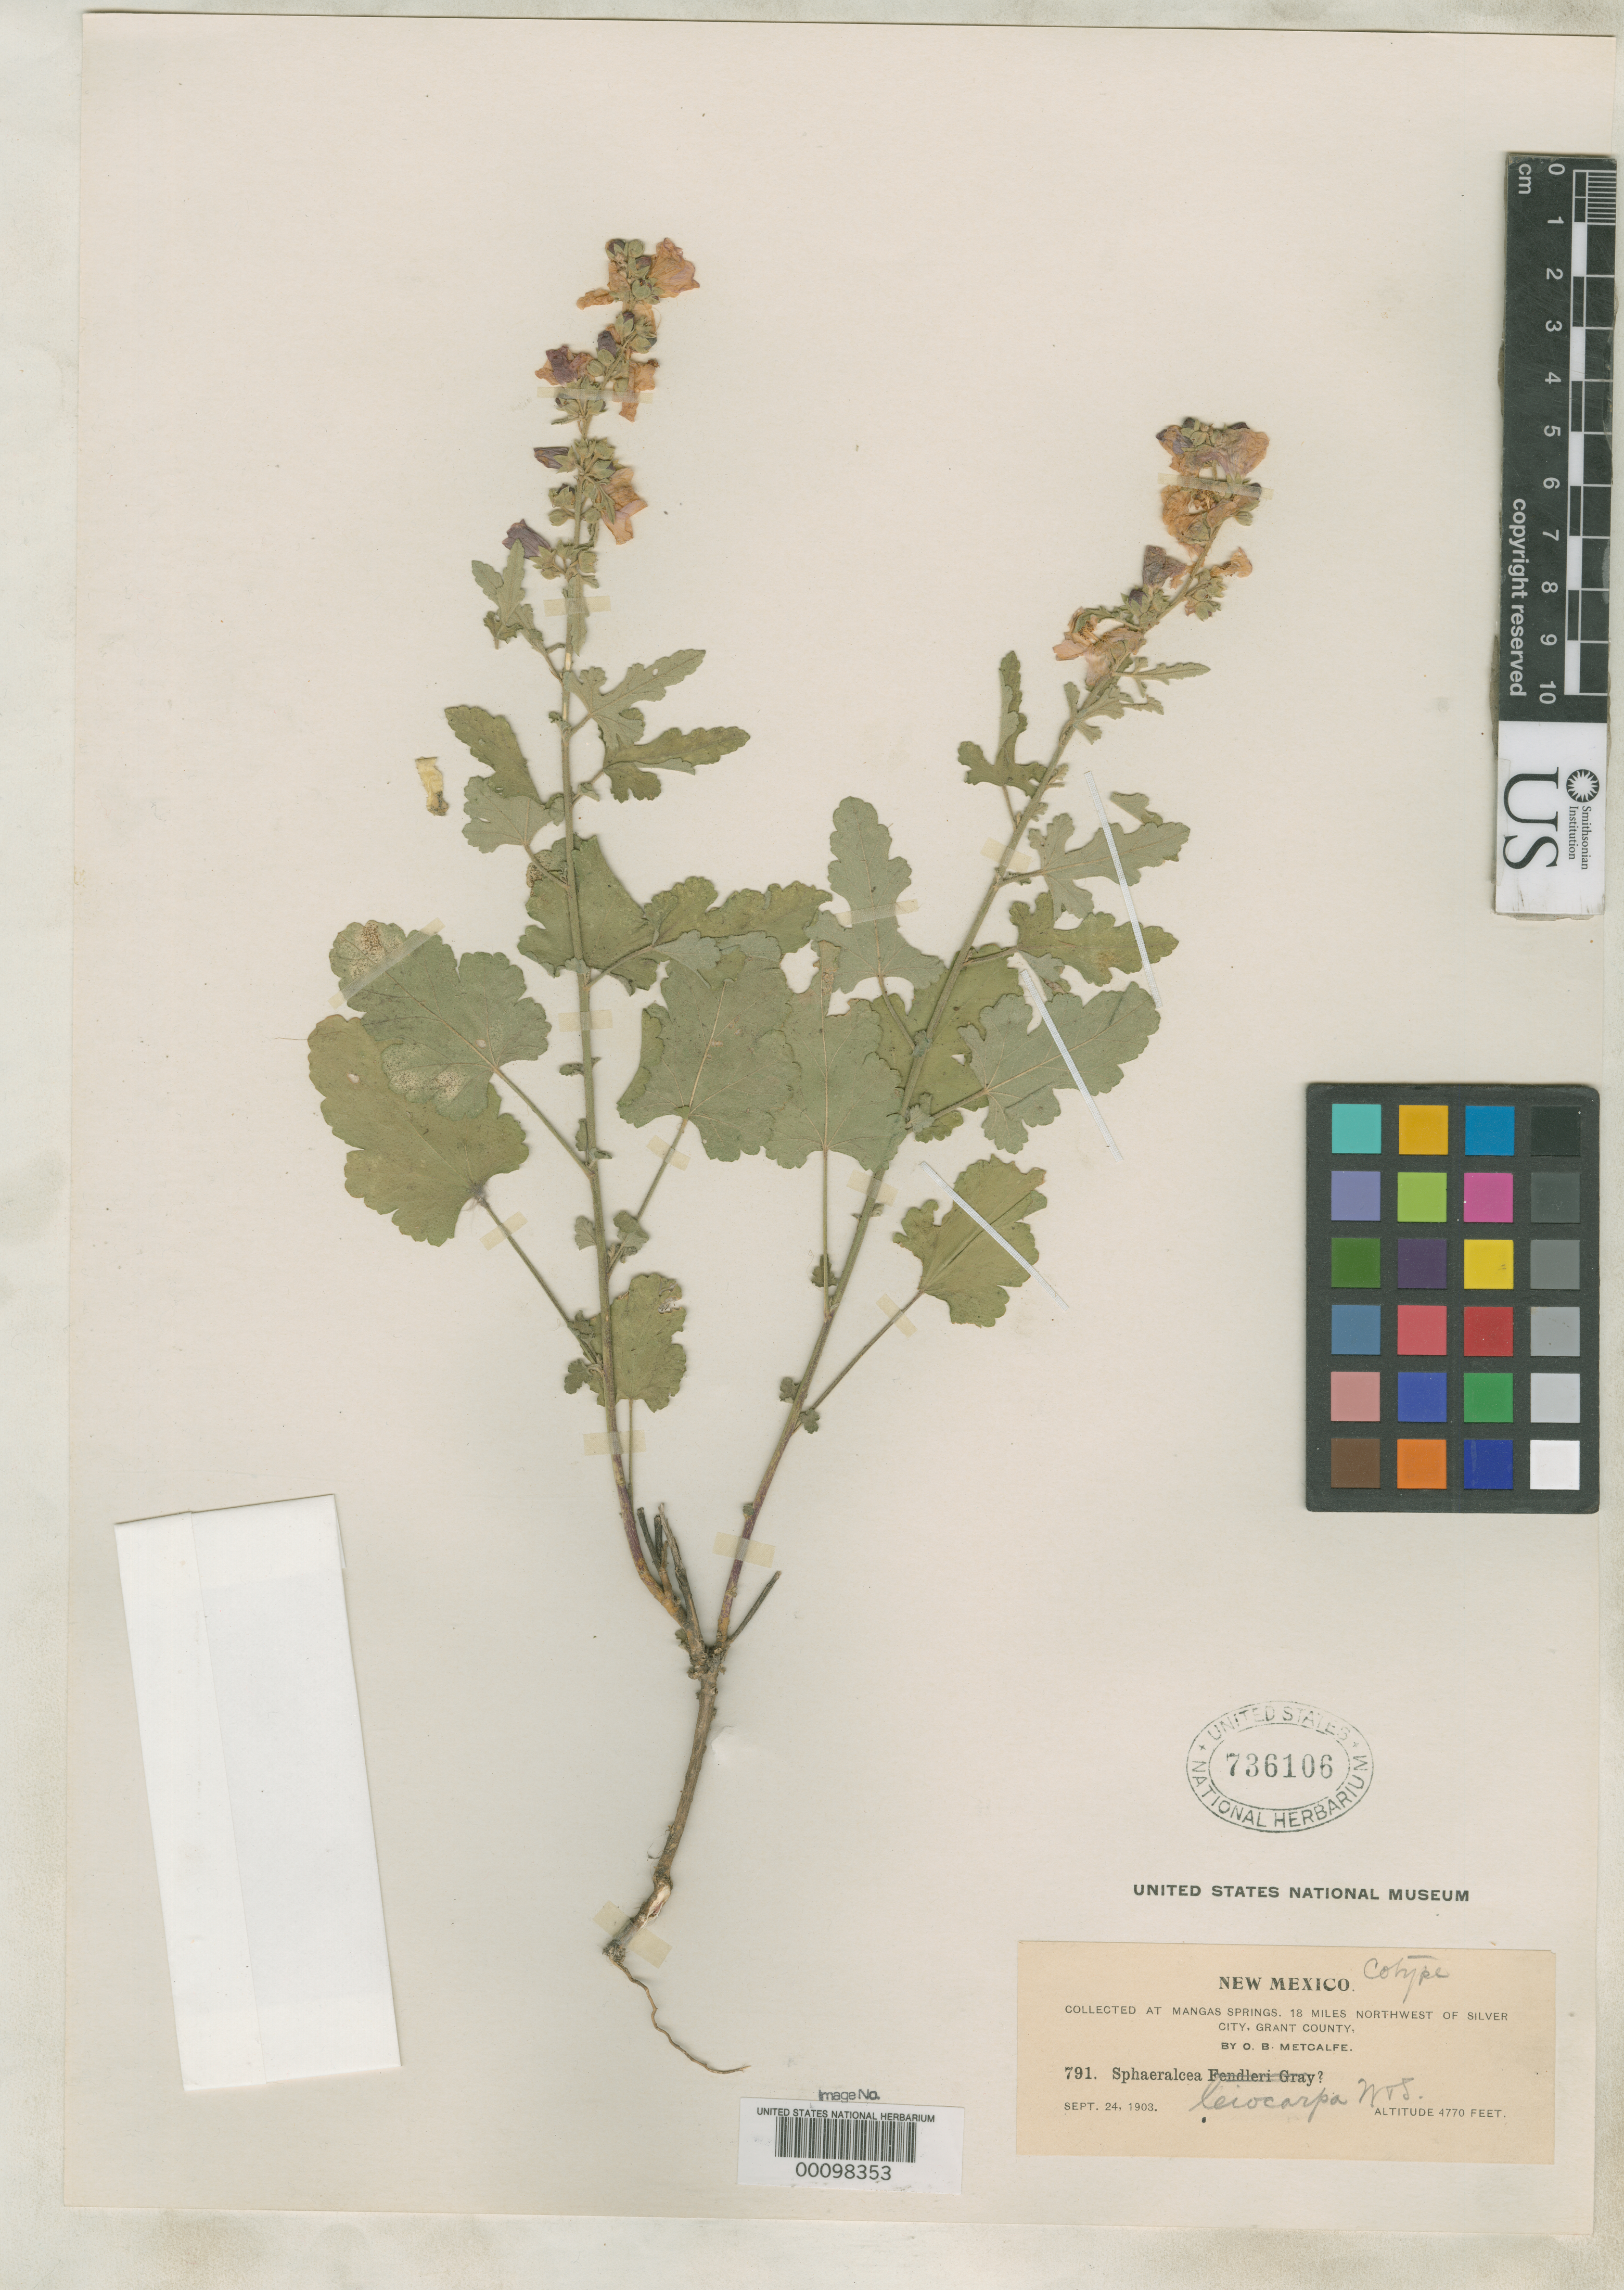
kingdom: Plantae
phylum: Tracheophyta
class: Magnoliopsida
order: Malvales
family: Malvaceae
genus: Sphaeralcea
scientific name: Sphaeralcea leiocarpa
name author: Wooton & Standl.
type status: Isotype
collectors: O. B. Metcalfe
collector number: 791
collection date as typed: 24 Sep 1903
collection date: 1903-09-24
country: United States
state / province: New Mexico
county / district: Grant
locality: Mangas Springs, 18 mi NW of Silver City.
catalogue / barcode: US 736106